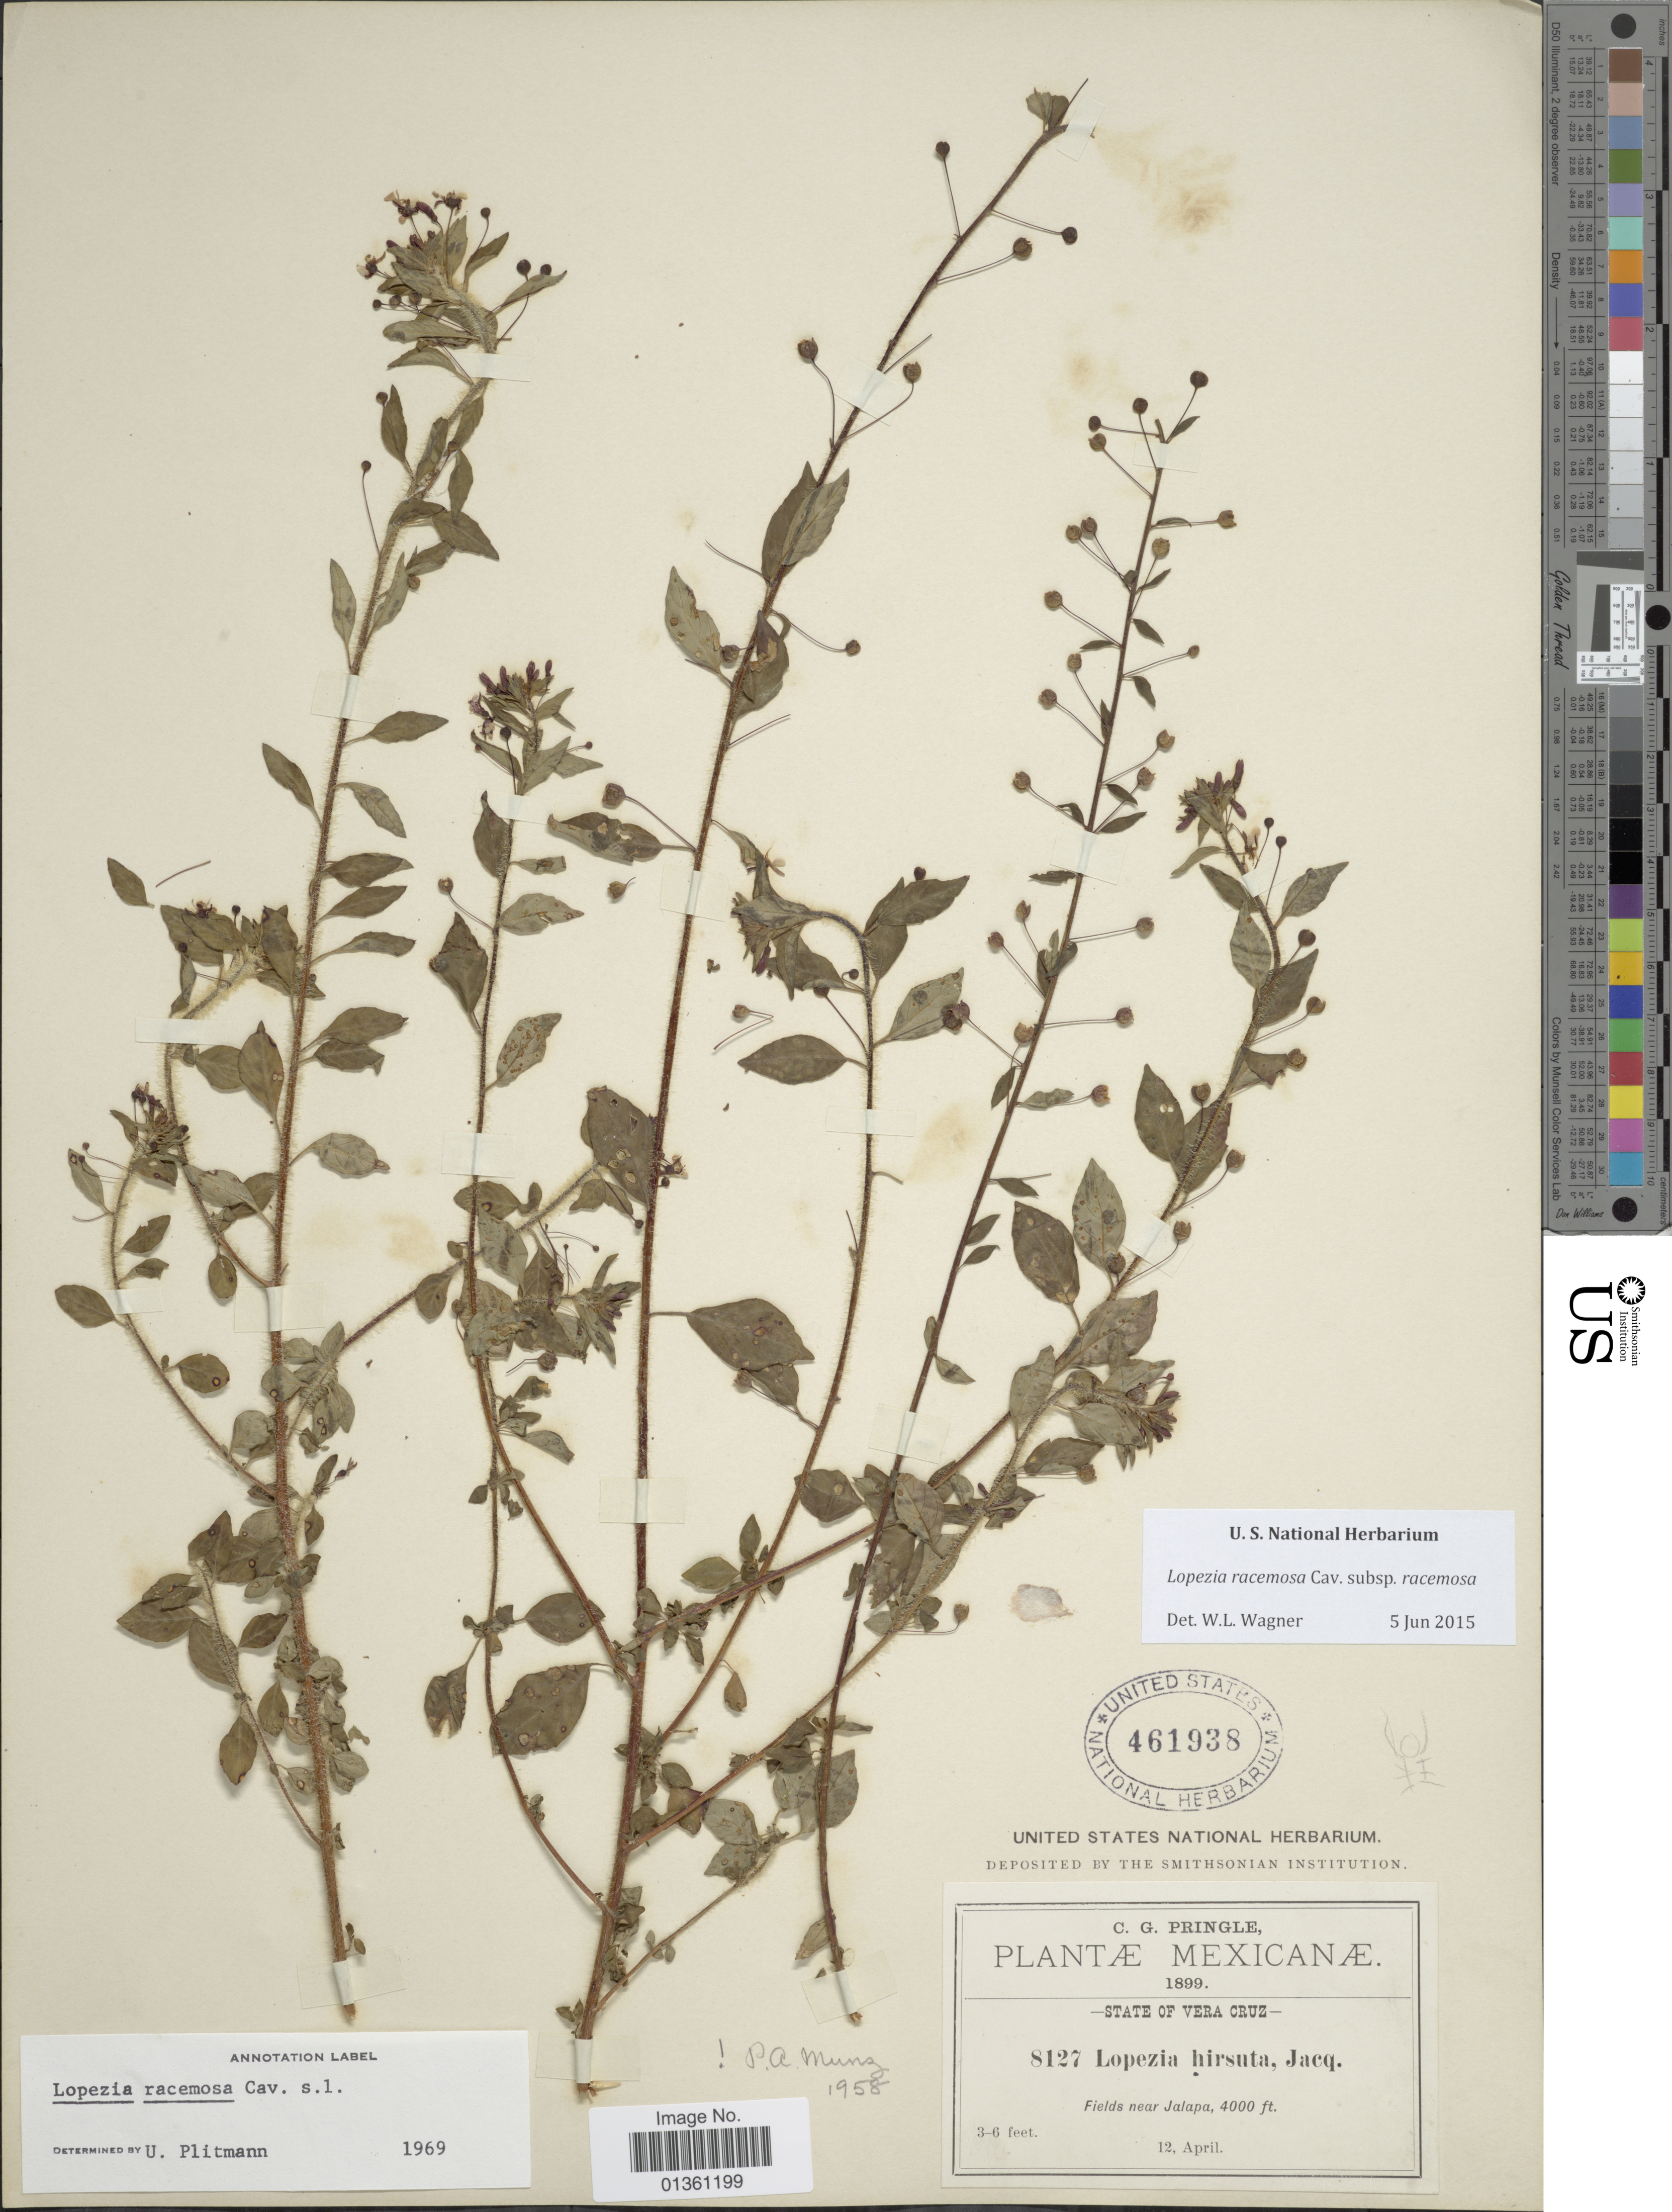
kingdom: Plantae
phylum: Tracheophyta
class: Magnoliopsida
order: Myrtales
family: Onagraceae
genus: Lopezia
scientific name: Lopezia racemosa subsp. racemosa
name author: Cav.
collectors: C. G. Pringle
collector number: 8127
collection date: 1899-04-12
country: Mexico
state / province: Veracruz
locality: State of Vera Cruz. Fields near Jalapa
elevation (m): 1219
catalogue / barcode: US 461938